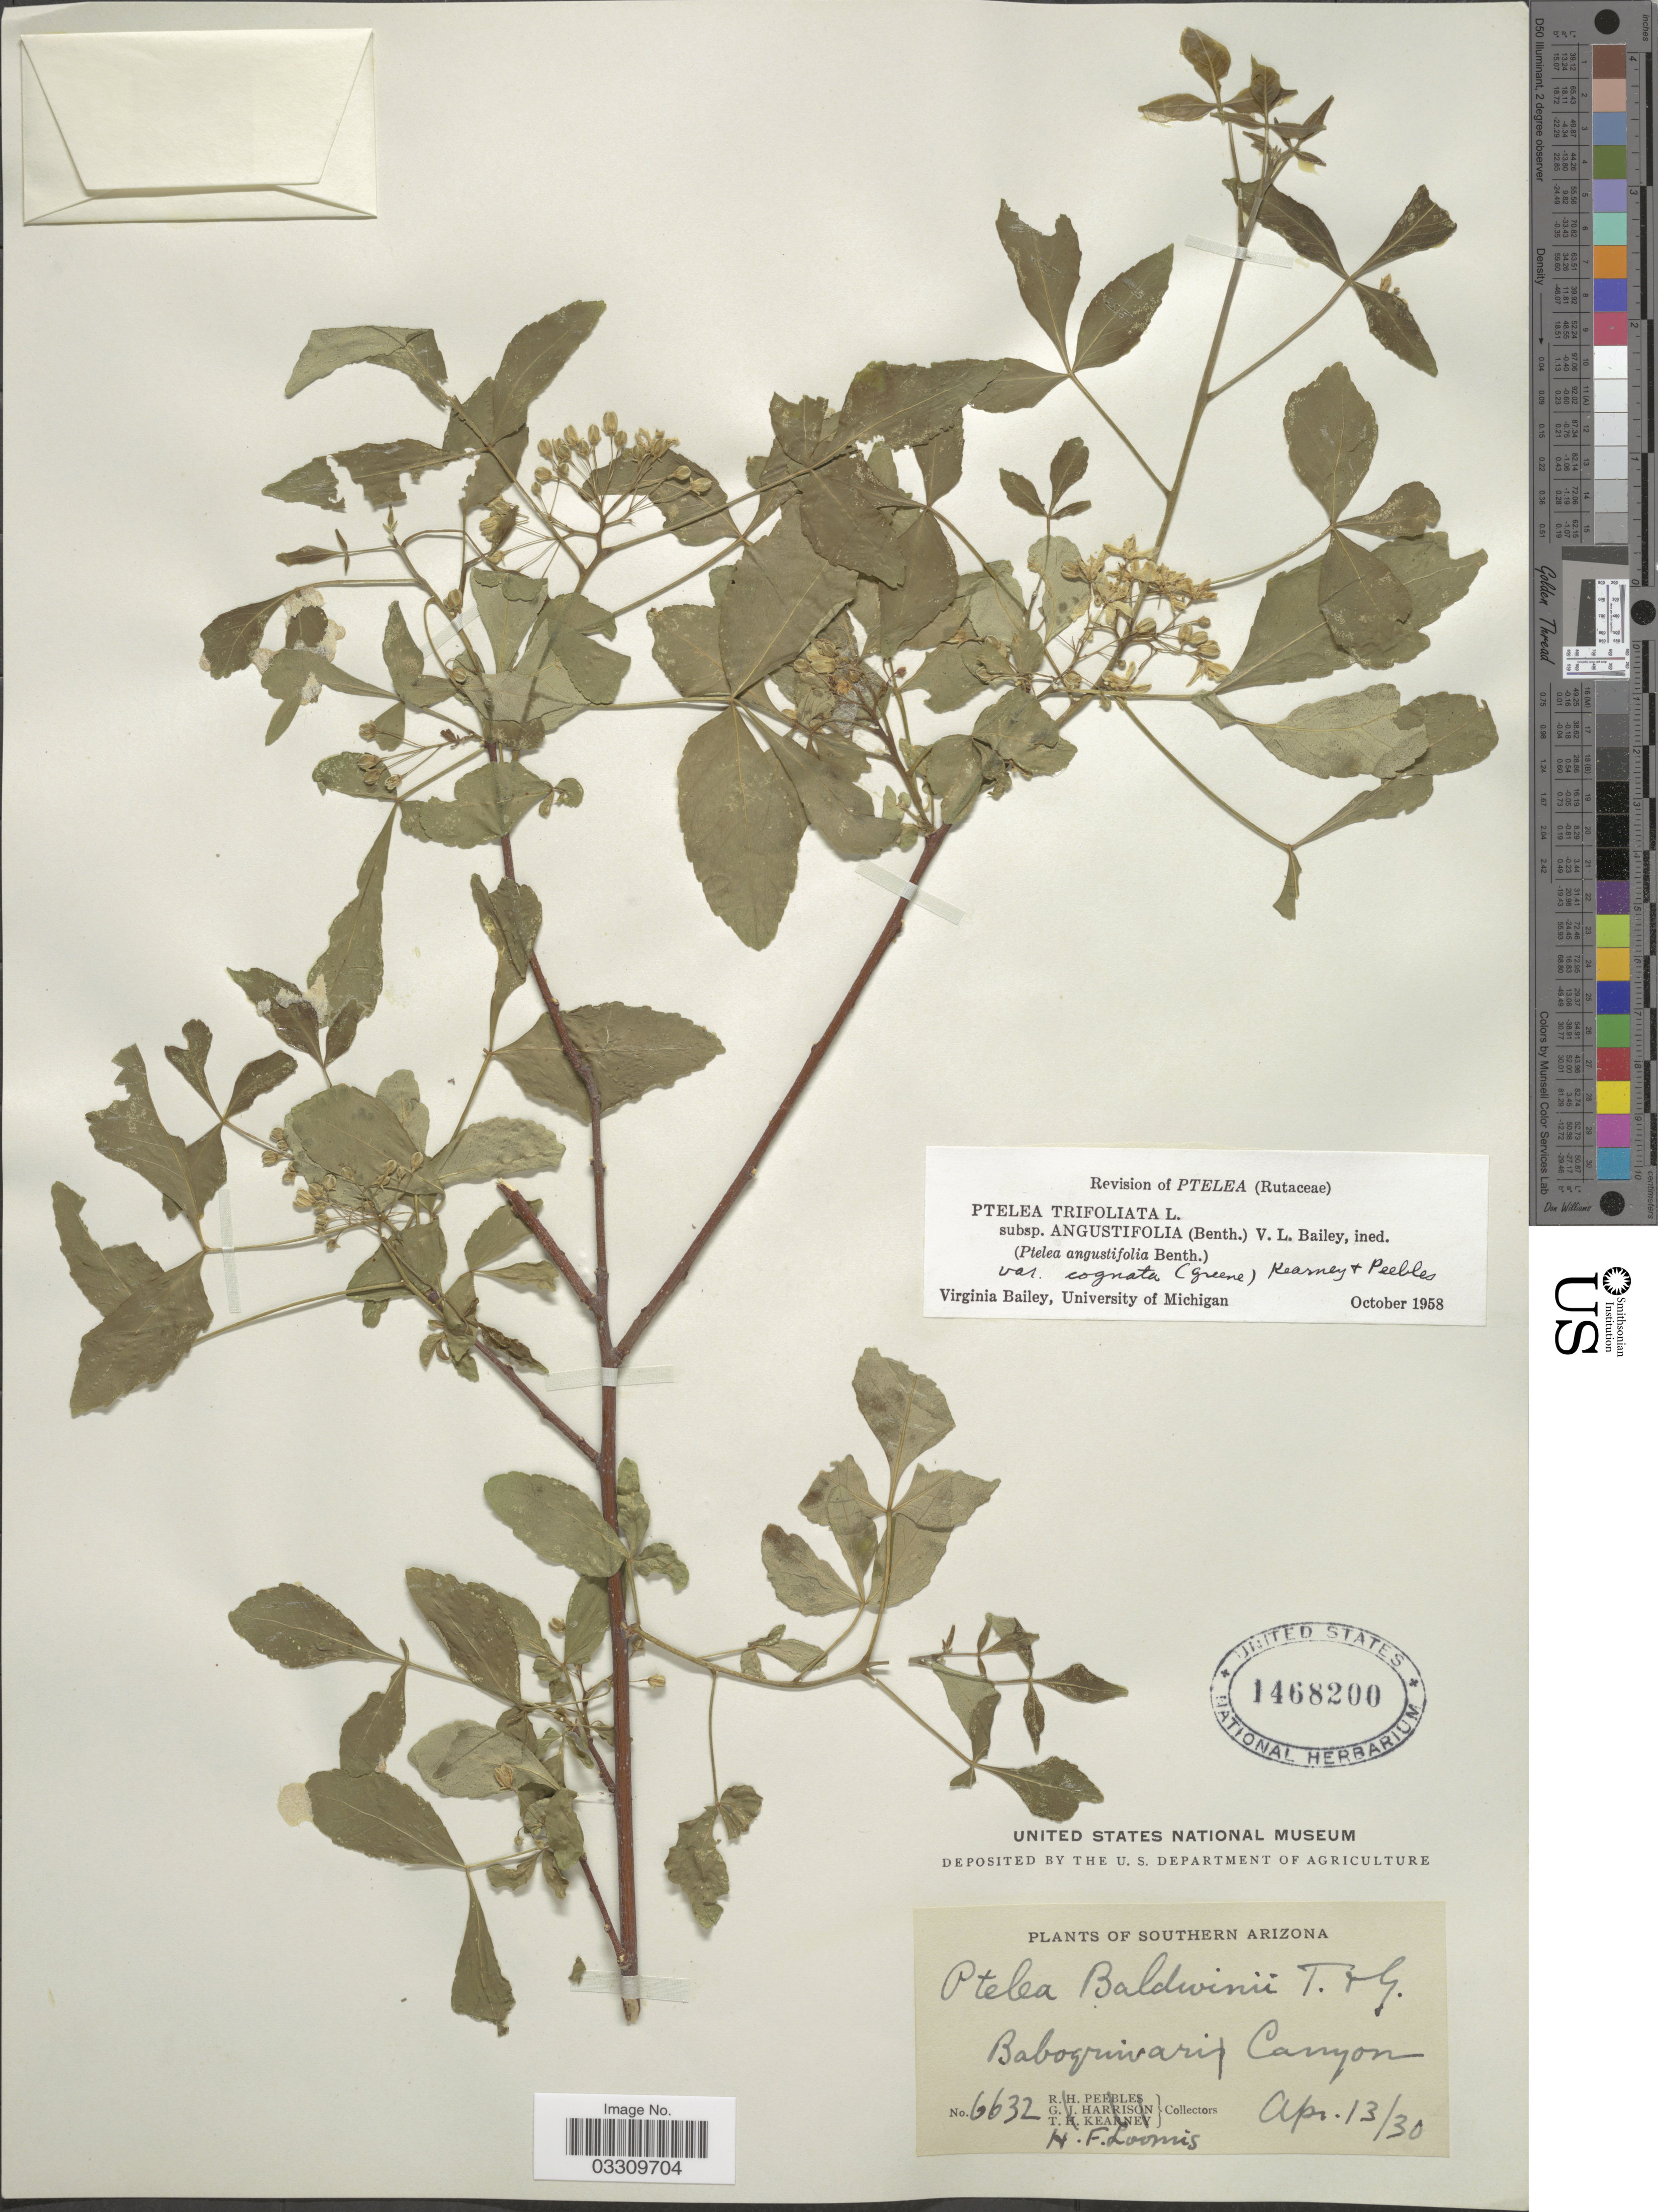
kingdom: Plantae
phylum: Tracheophyta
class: Magnoliopsida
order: Sapindales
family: Rutaceae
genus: Ptelea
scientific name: Ptelea trifoliata var. cognata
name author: (Greene) V. L. Bailey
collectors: H. F. Loomis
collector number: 6632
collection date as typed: Transcribed d/m/y: 13/4/30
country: United States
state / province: Arizona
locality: Southern Arizona, Baboquivari Canyon.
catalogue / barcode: US 1468200